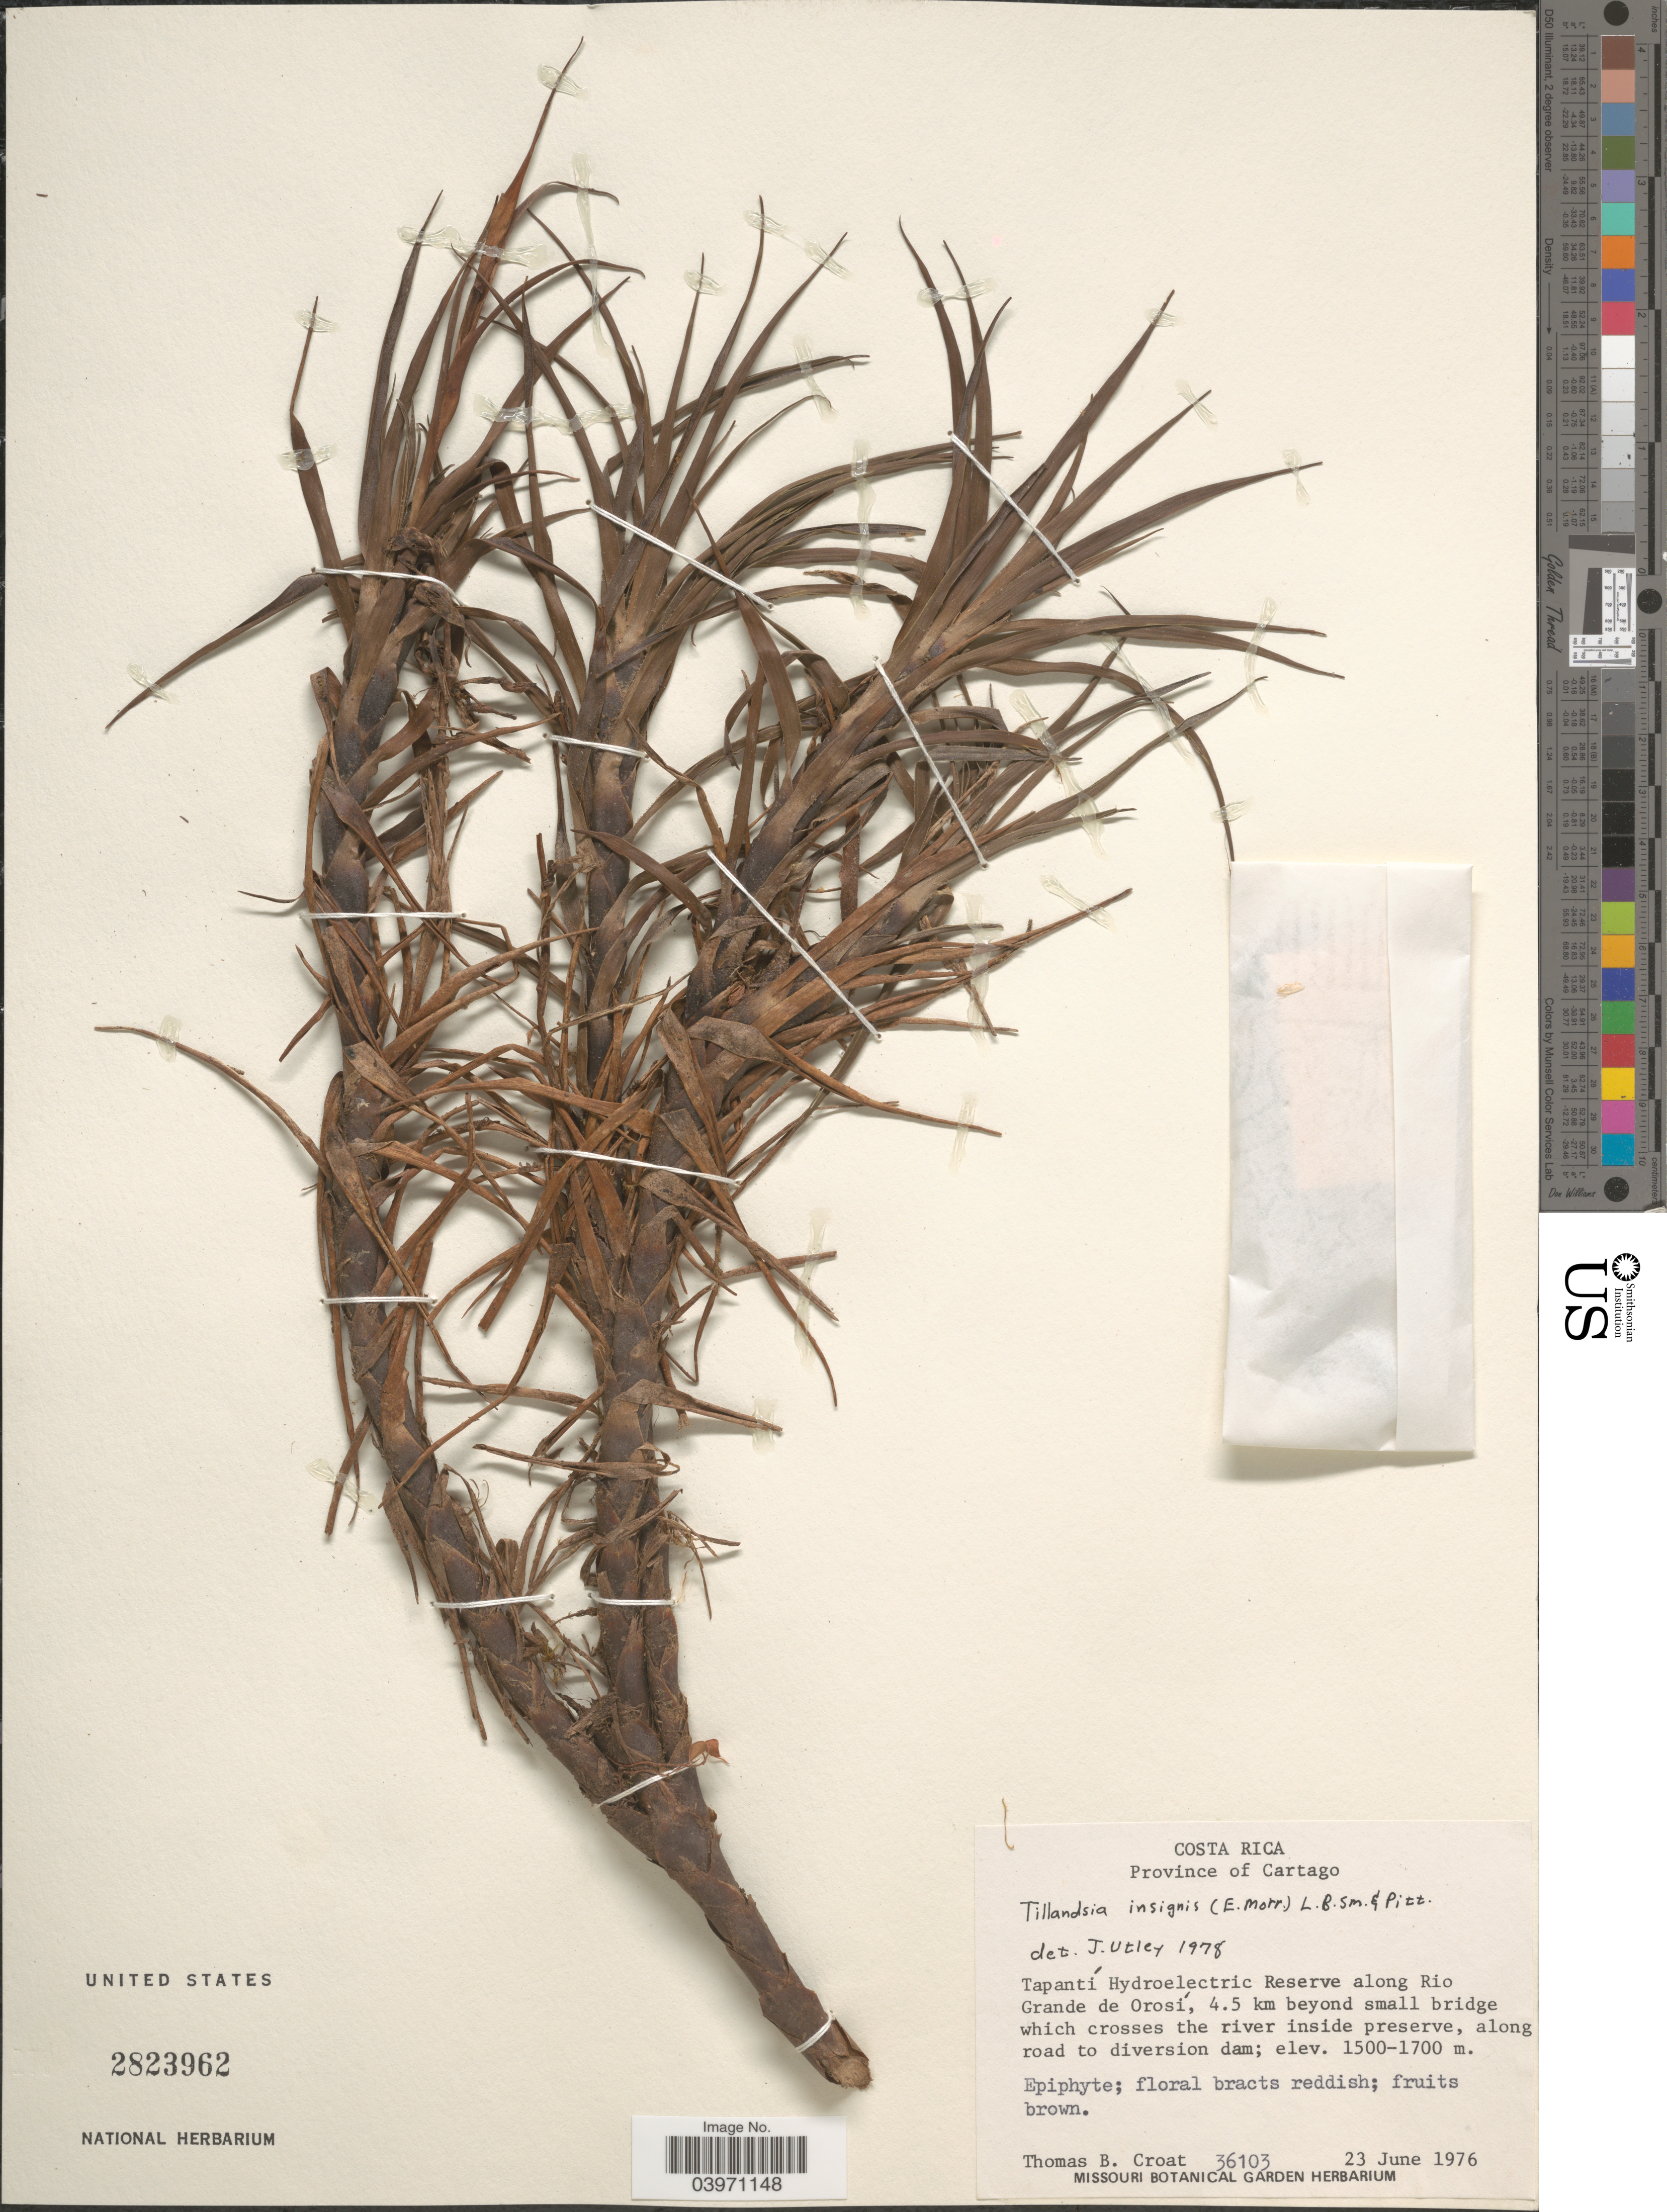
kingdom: Plantae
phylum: Tracheophyta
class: Liliopsida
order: Poales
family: Bromeliaceae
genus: Tillandsia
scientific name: Tillandsia insignis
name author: (Mez) L.B. Sm. & Pittendr.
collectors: T. B. Croat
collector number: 36103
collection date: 1976-06-23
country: Costa Rica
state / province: Cartago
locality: Tapantí Hydroelectric Reserve along Rio Grande de Orosí, 4.5 km beyond small bridge which crosses the river inside preserve, along road to diversion.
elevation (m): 1500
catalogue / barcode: US 2823962